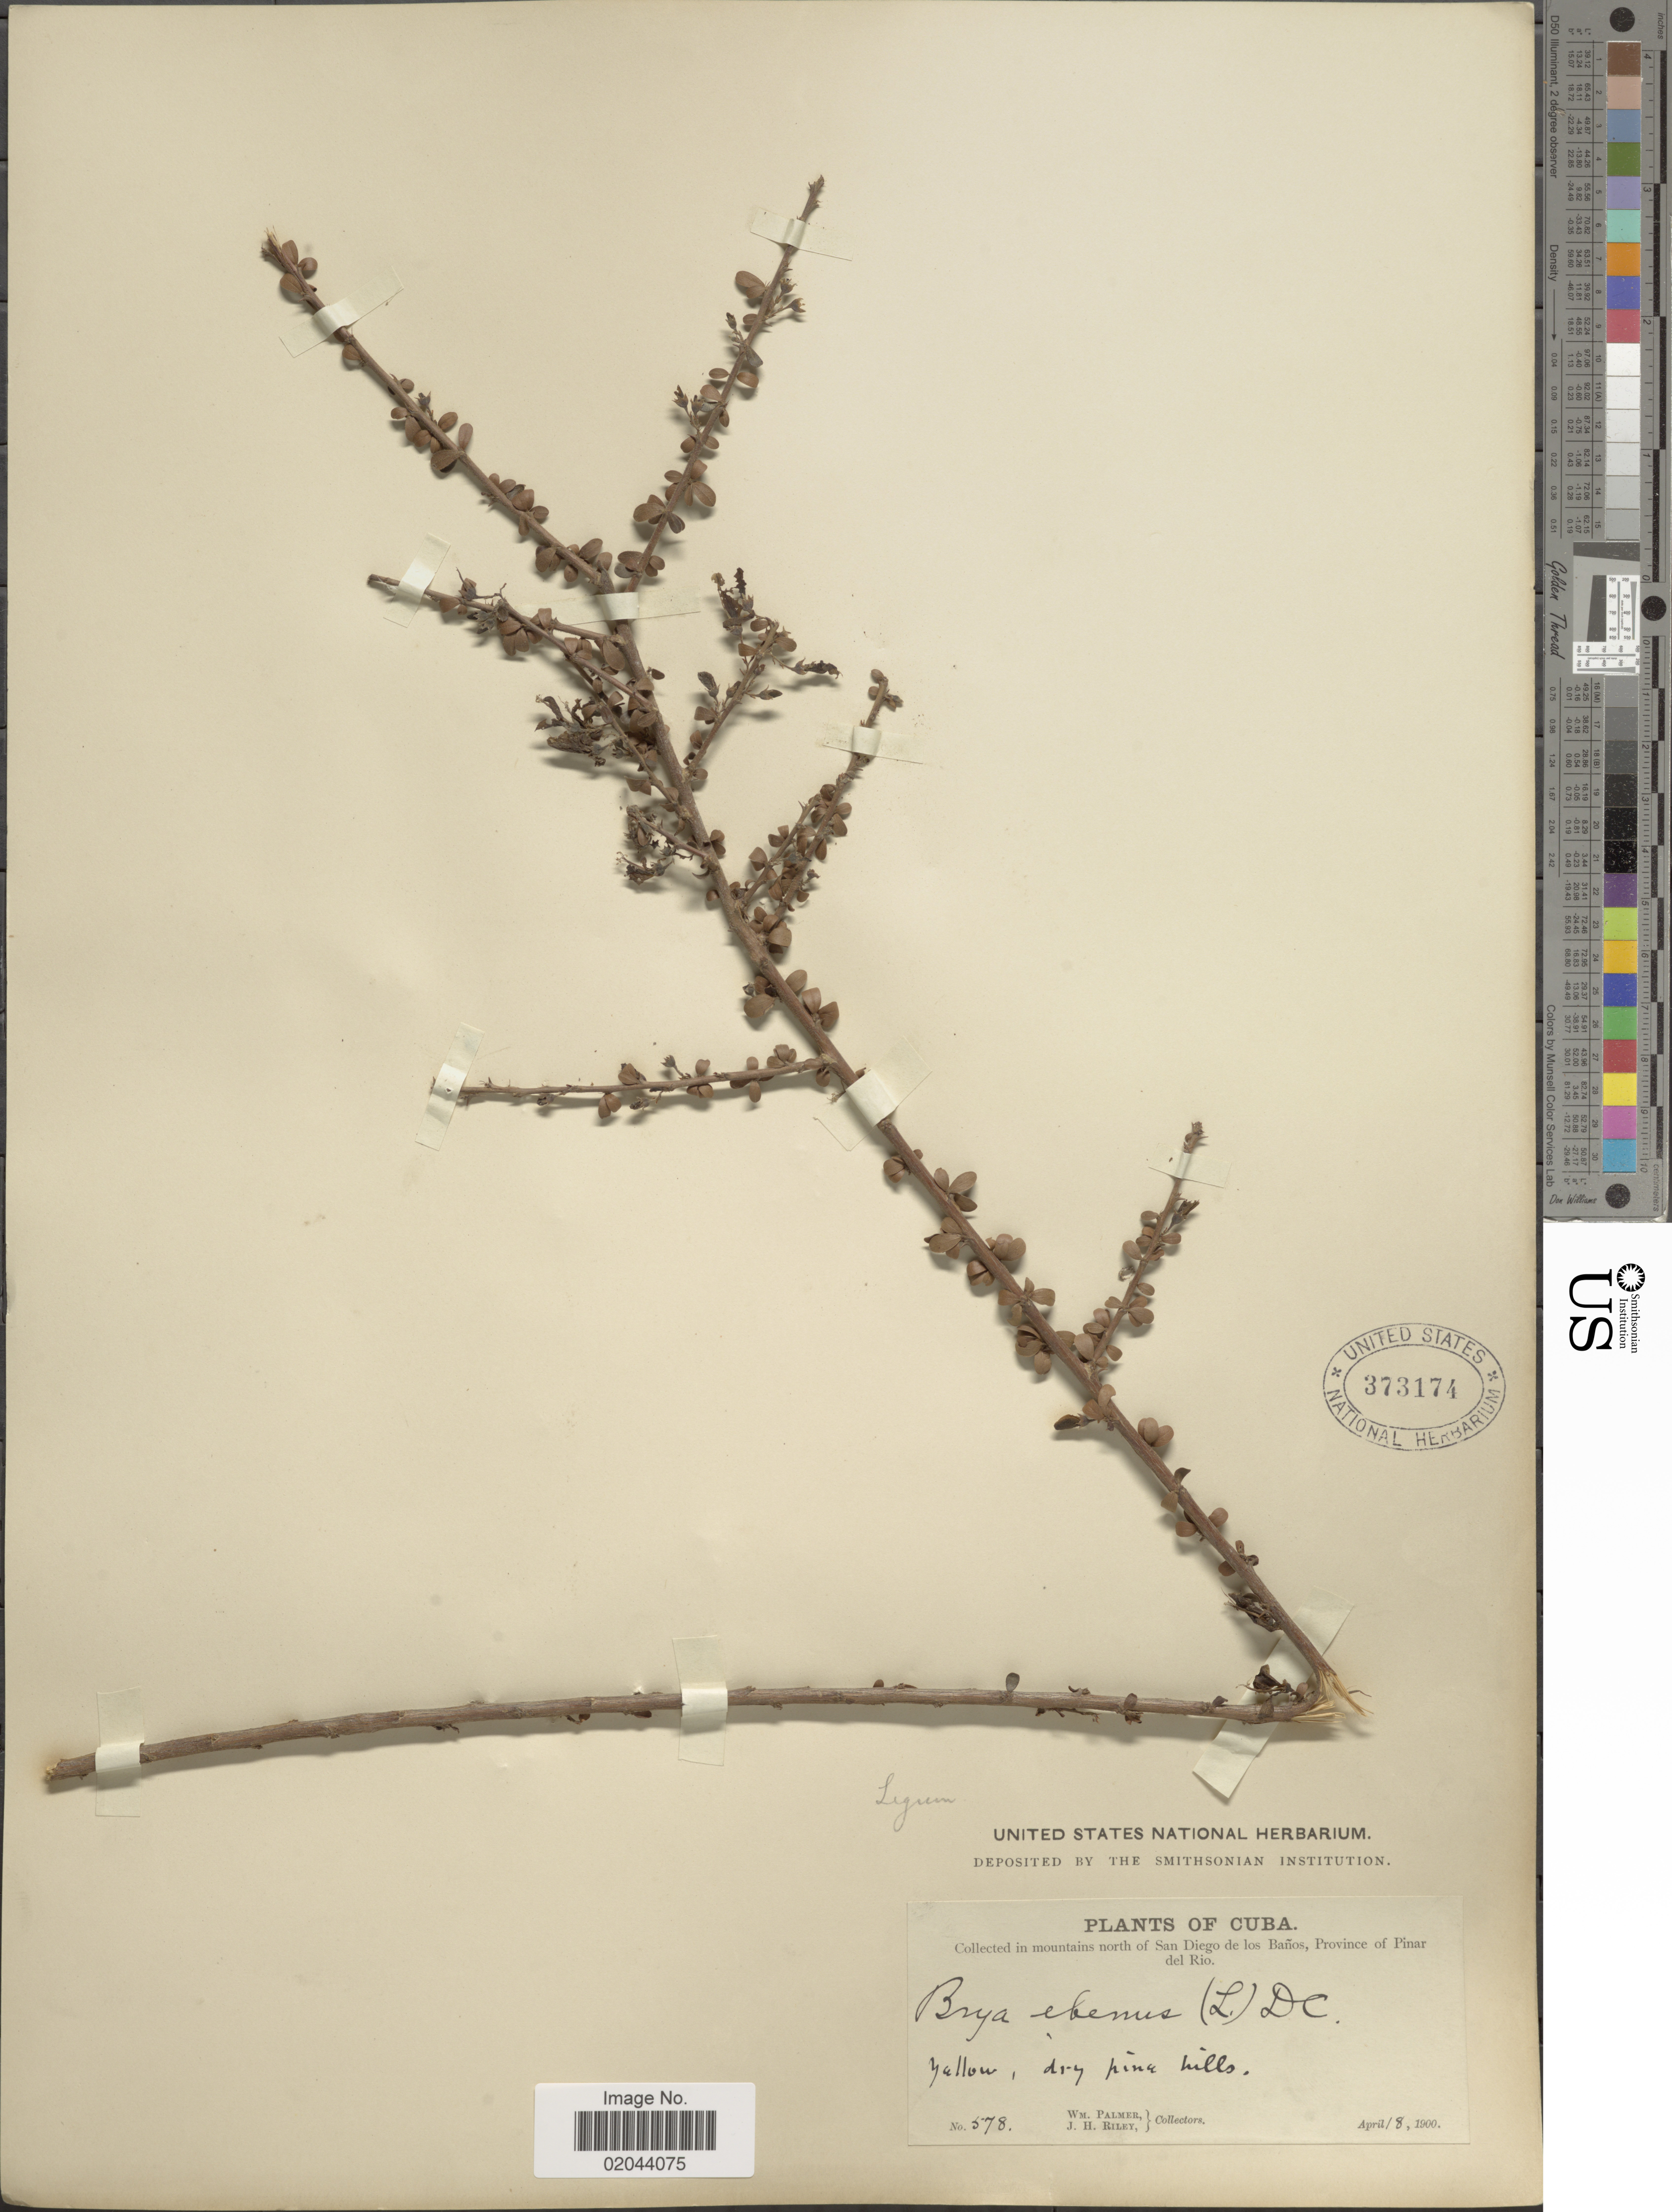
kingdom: Plantae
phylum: Tracheophyta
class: Magnoliopsida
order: Fabales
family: Fabaceae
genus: Brya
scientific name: Brya ebenus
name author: (L.) DC.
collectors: W. Palmer & J. H. Riley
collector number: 578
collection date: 1900-04-18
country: Cuba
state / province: Pinar del Río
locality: In mountains north of San Diego de los Baños, yellow, dry pine hills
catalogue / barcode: US 373174